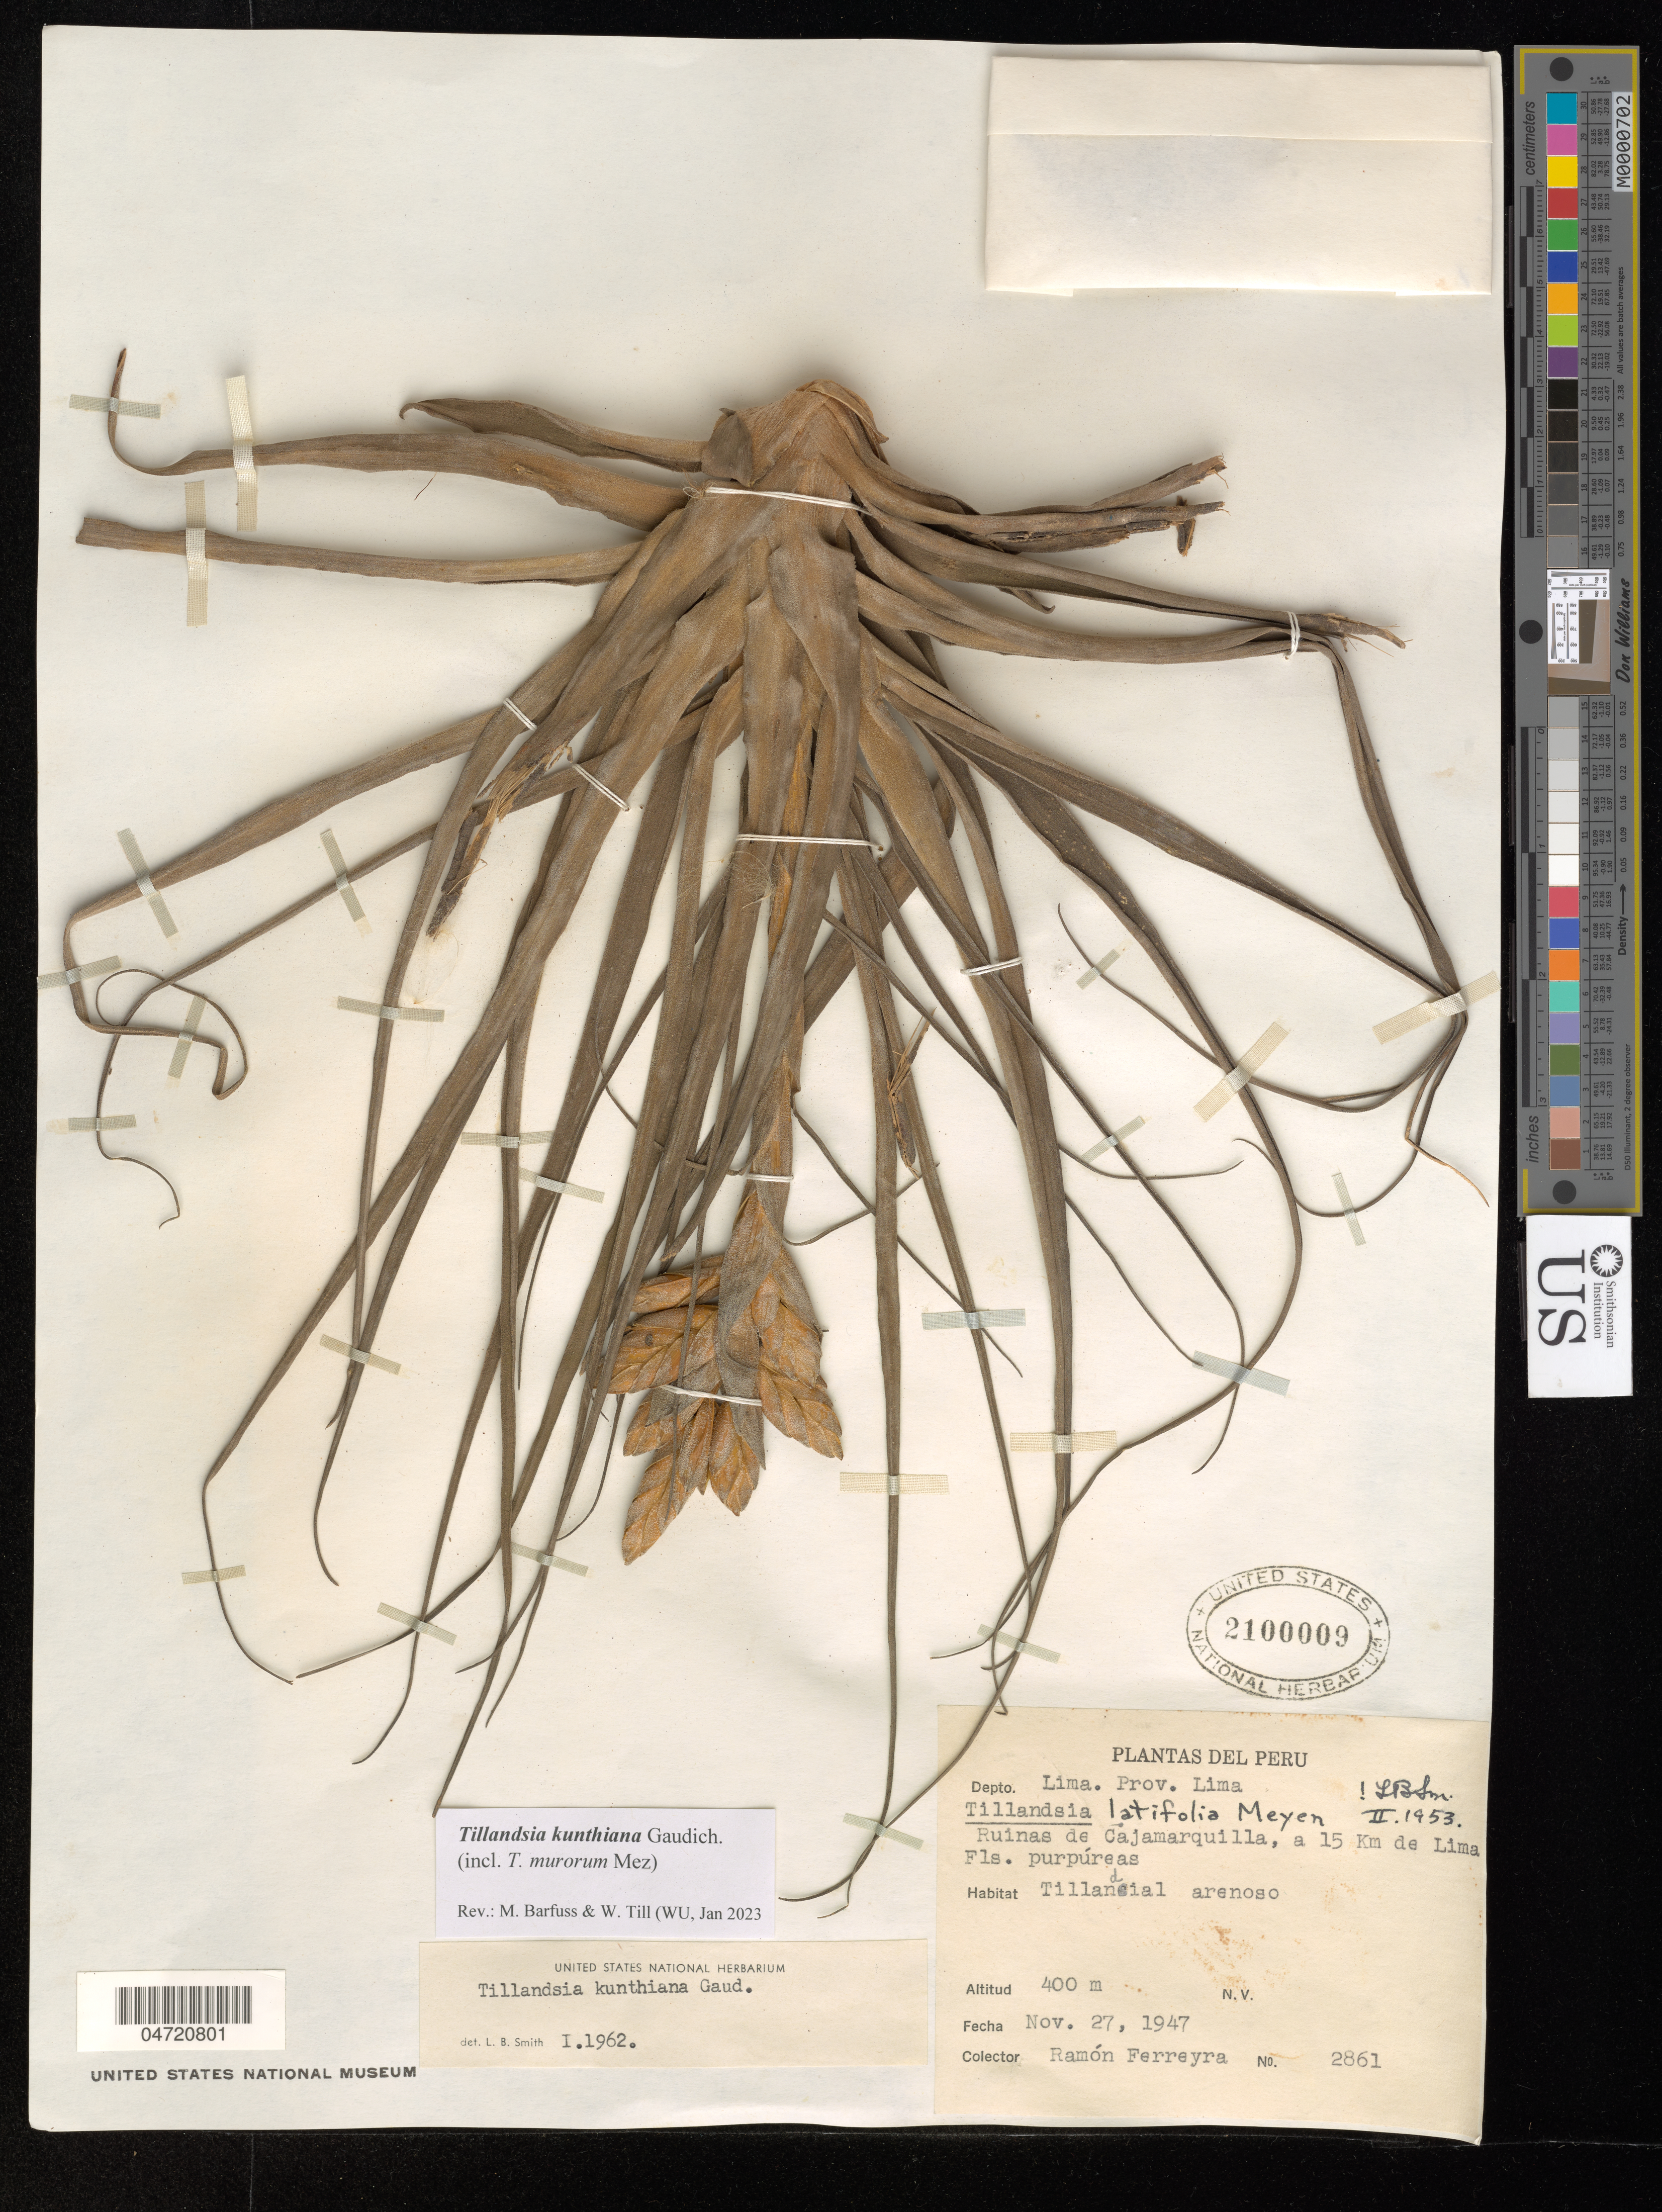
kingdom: Plantae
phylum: Tracheophyta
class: Liliopsida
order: Poales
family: Bromeliaceae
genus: Tillandsia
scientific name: Tillandsia kunthiana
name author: Gaudich.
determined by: Barfuss, Michael H.; Till, W.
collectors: R. A. Ferreyra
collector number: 2861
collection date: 1947-11-27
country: Peru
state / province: Lima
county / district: Lima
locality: Ruinas de Cajamarequilla, a 15 km de Lima.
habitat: Arenoso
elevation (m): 400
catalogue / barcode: US 2100009